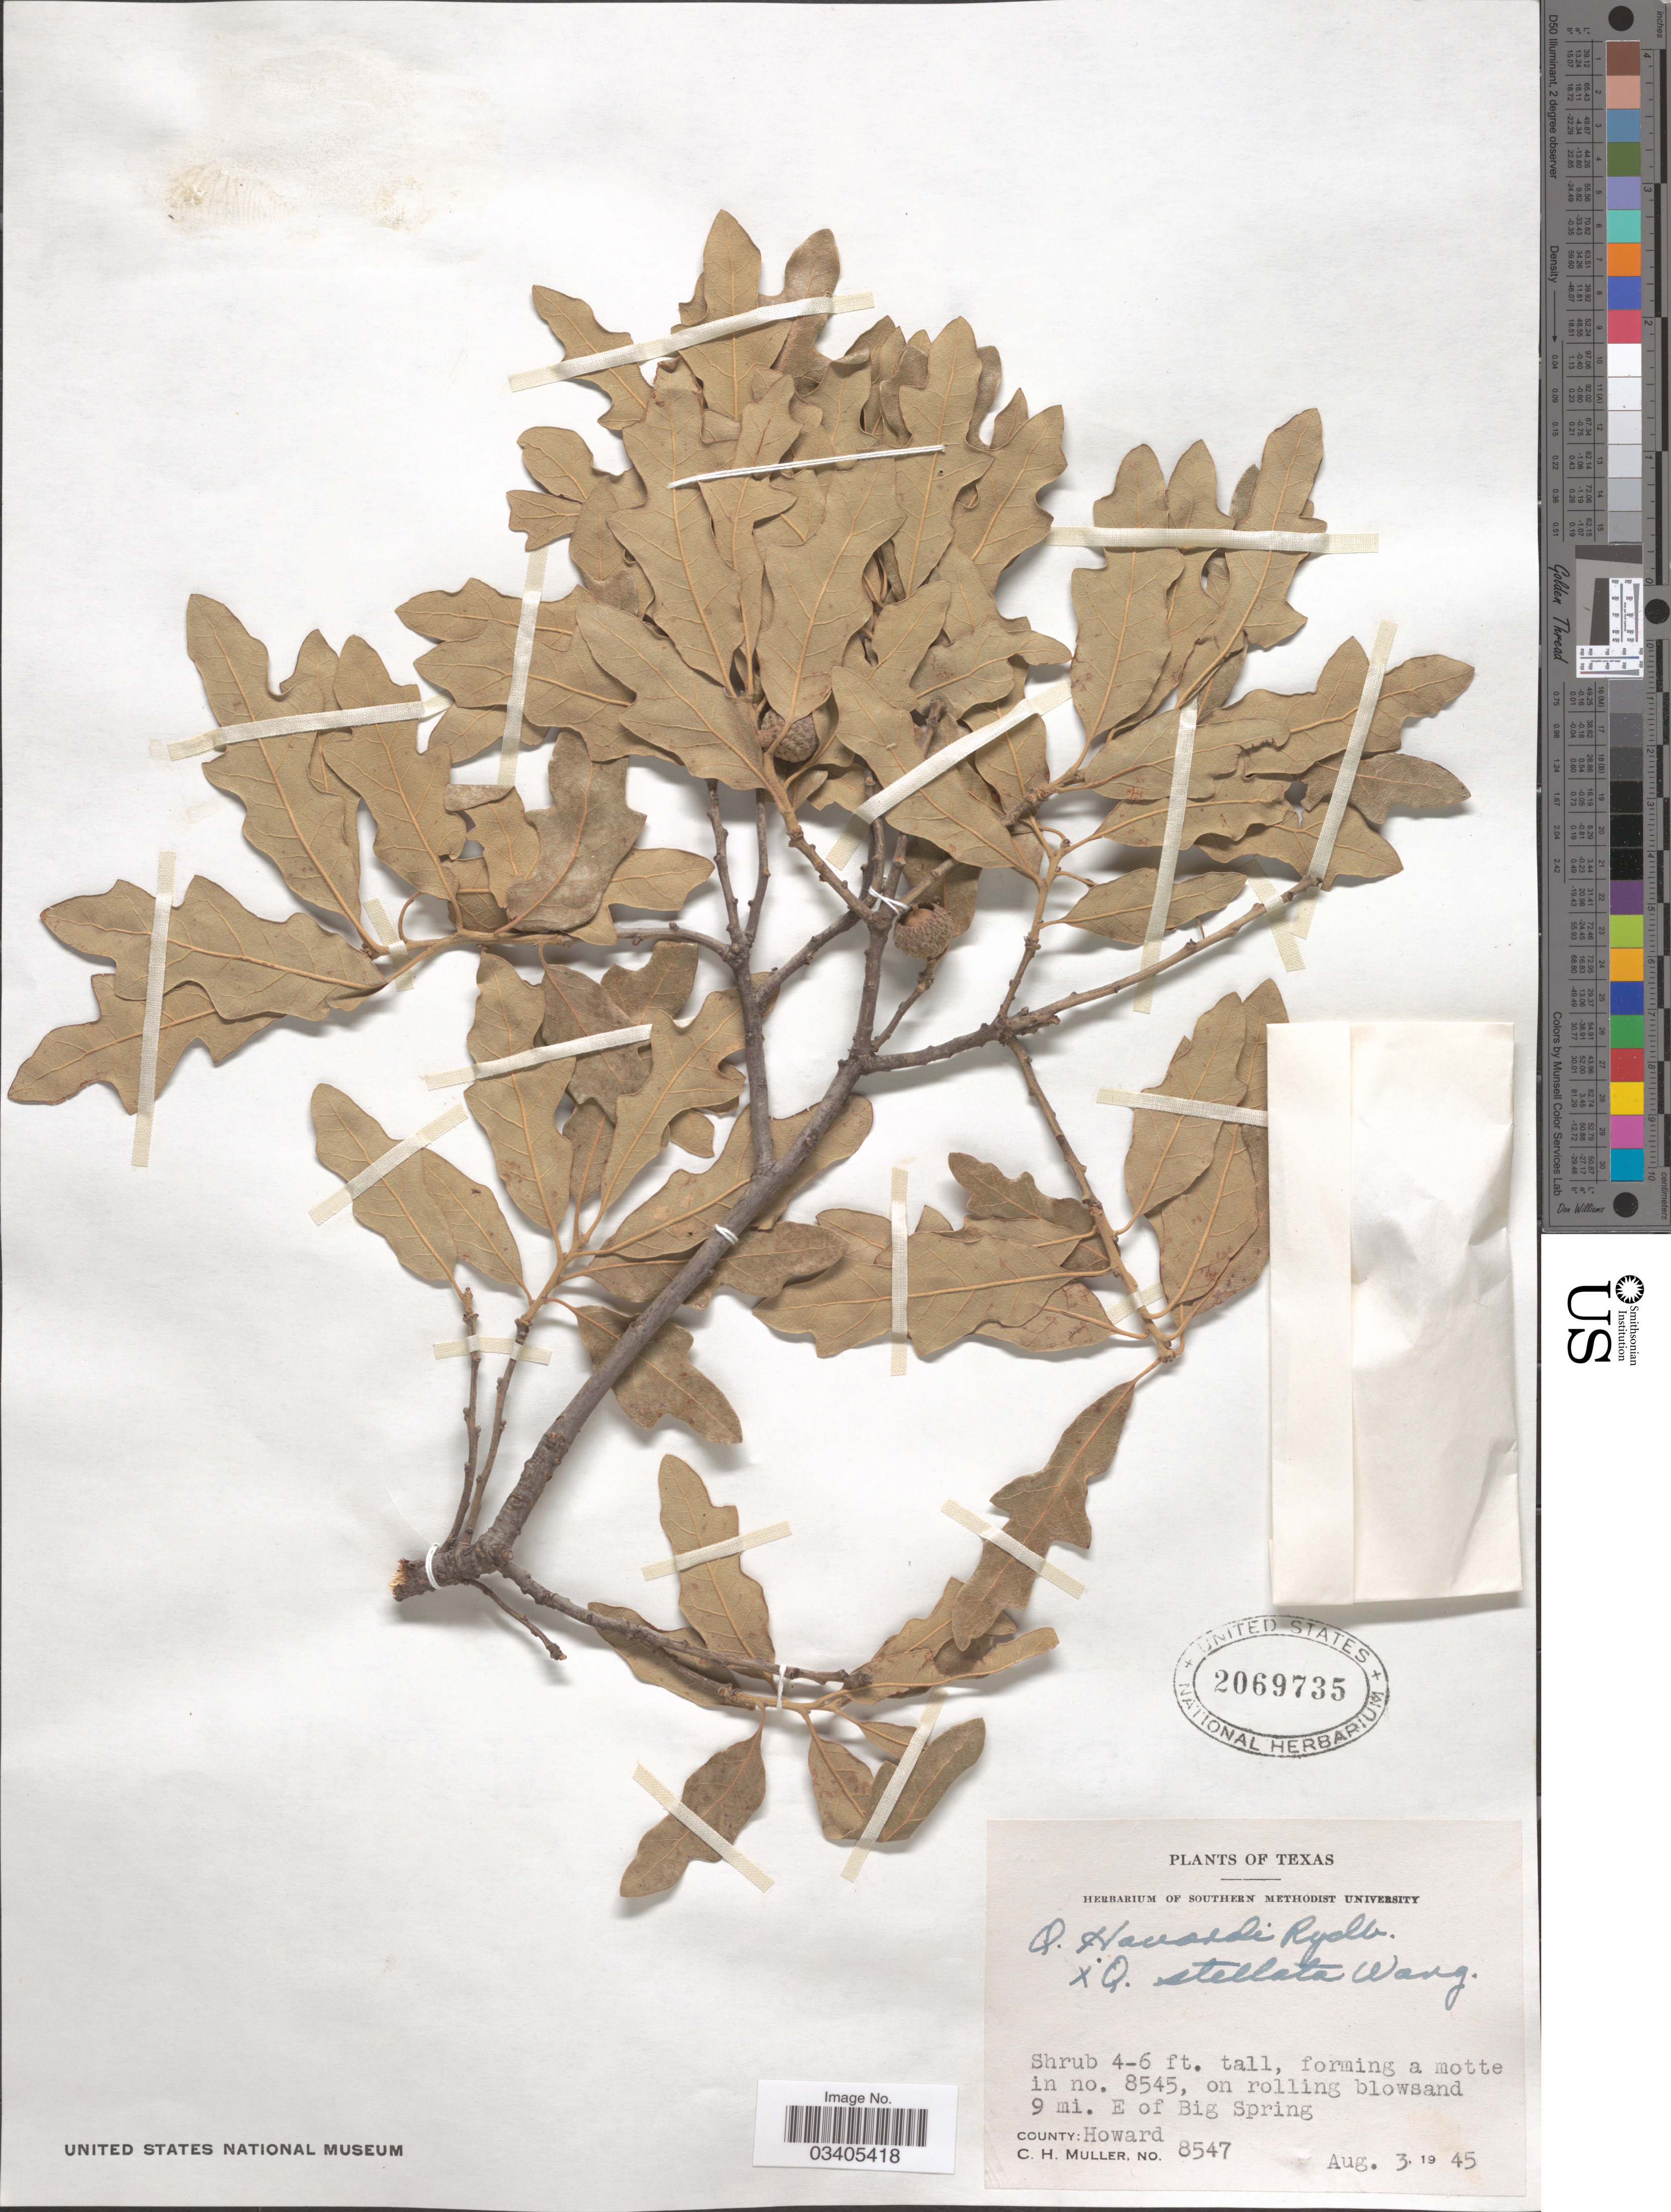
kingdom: Plantae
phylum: Tracheophyta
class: Magnoliopsida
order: Fagales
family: Fagaceae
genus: Quercus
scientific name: Quercus havardii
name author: Rydb.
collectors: C. H. Mueller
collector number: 8547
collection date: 1945-08-03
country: United States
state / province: Texas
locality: Rolling blowsand, 9 mi. E of Big Spring. County Howard.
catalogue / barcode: US 2069735